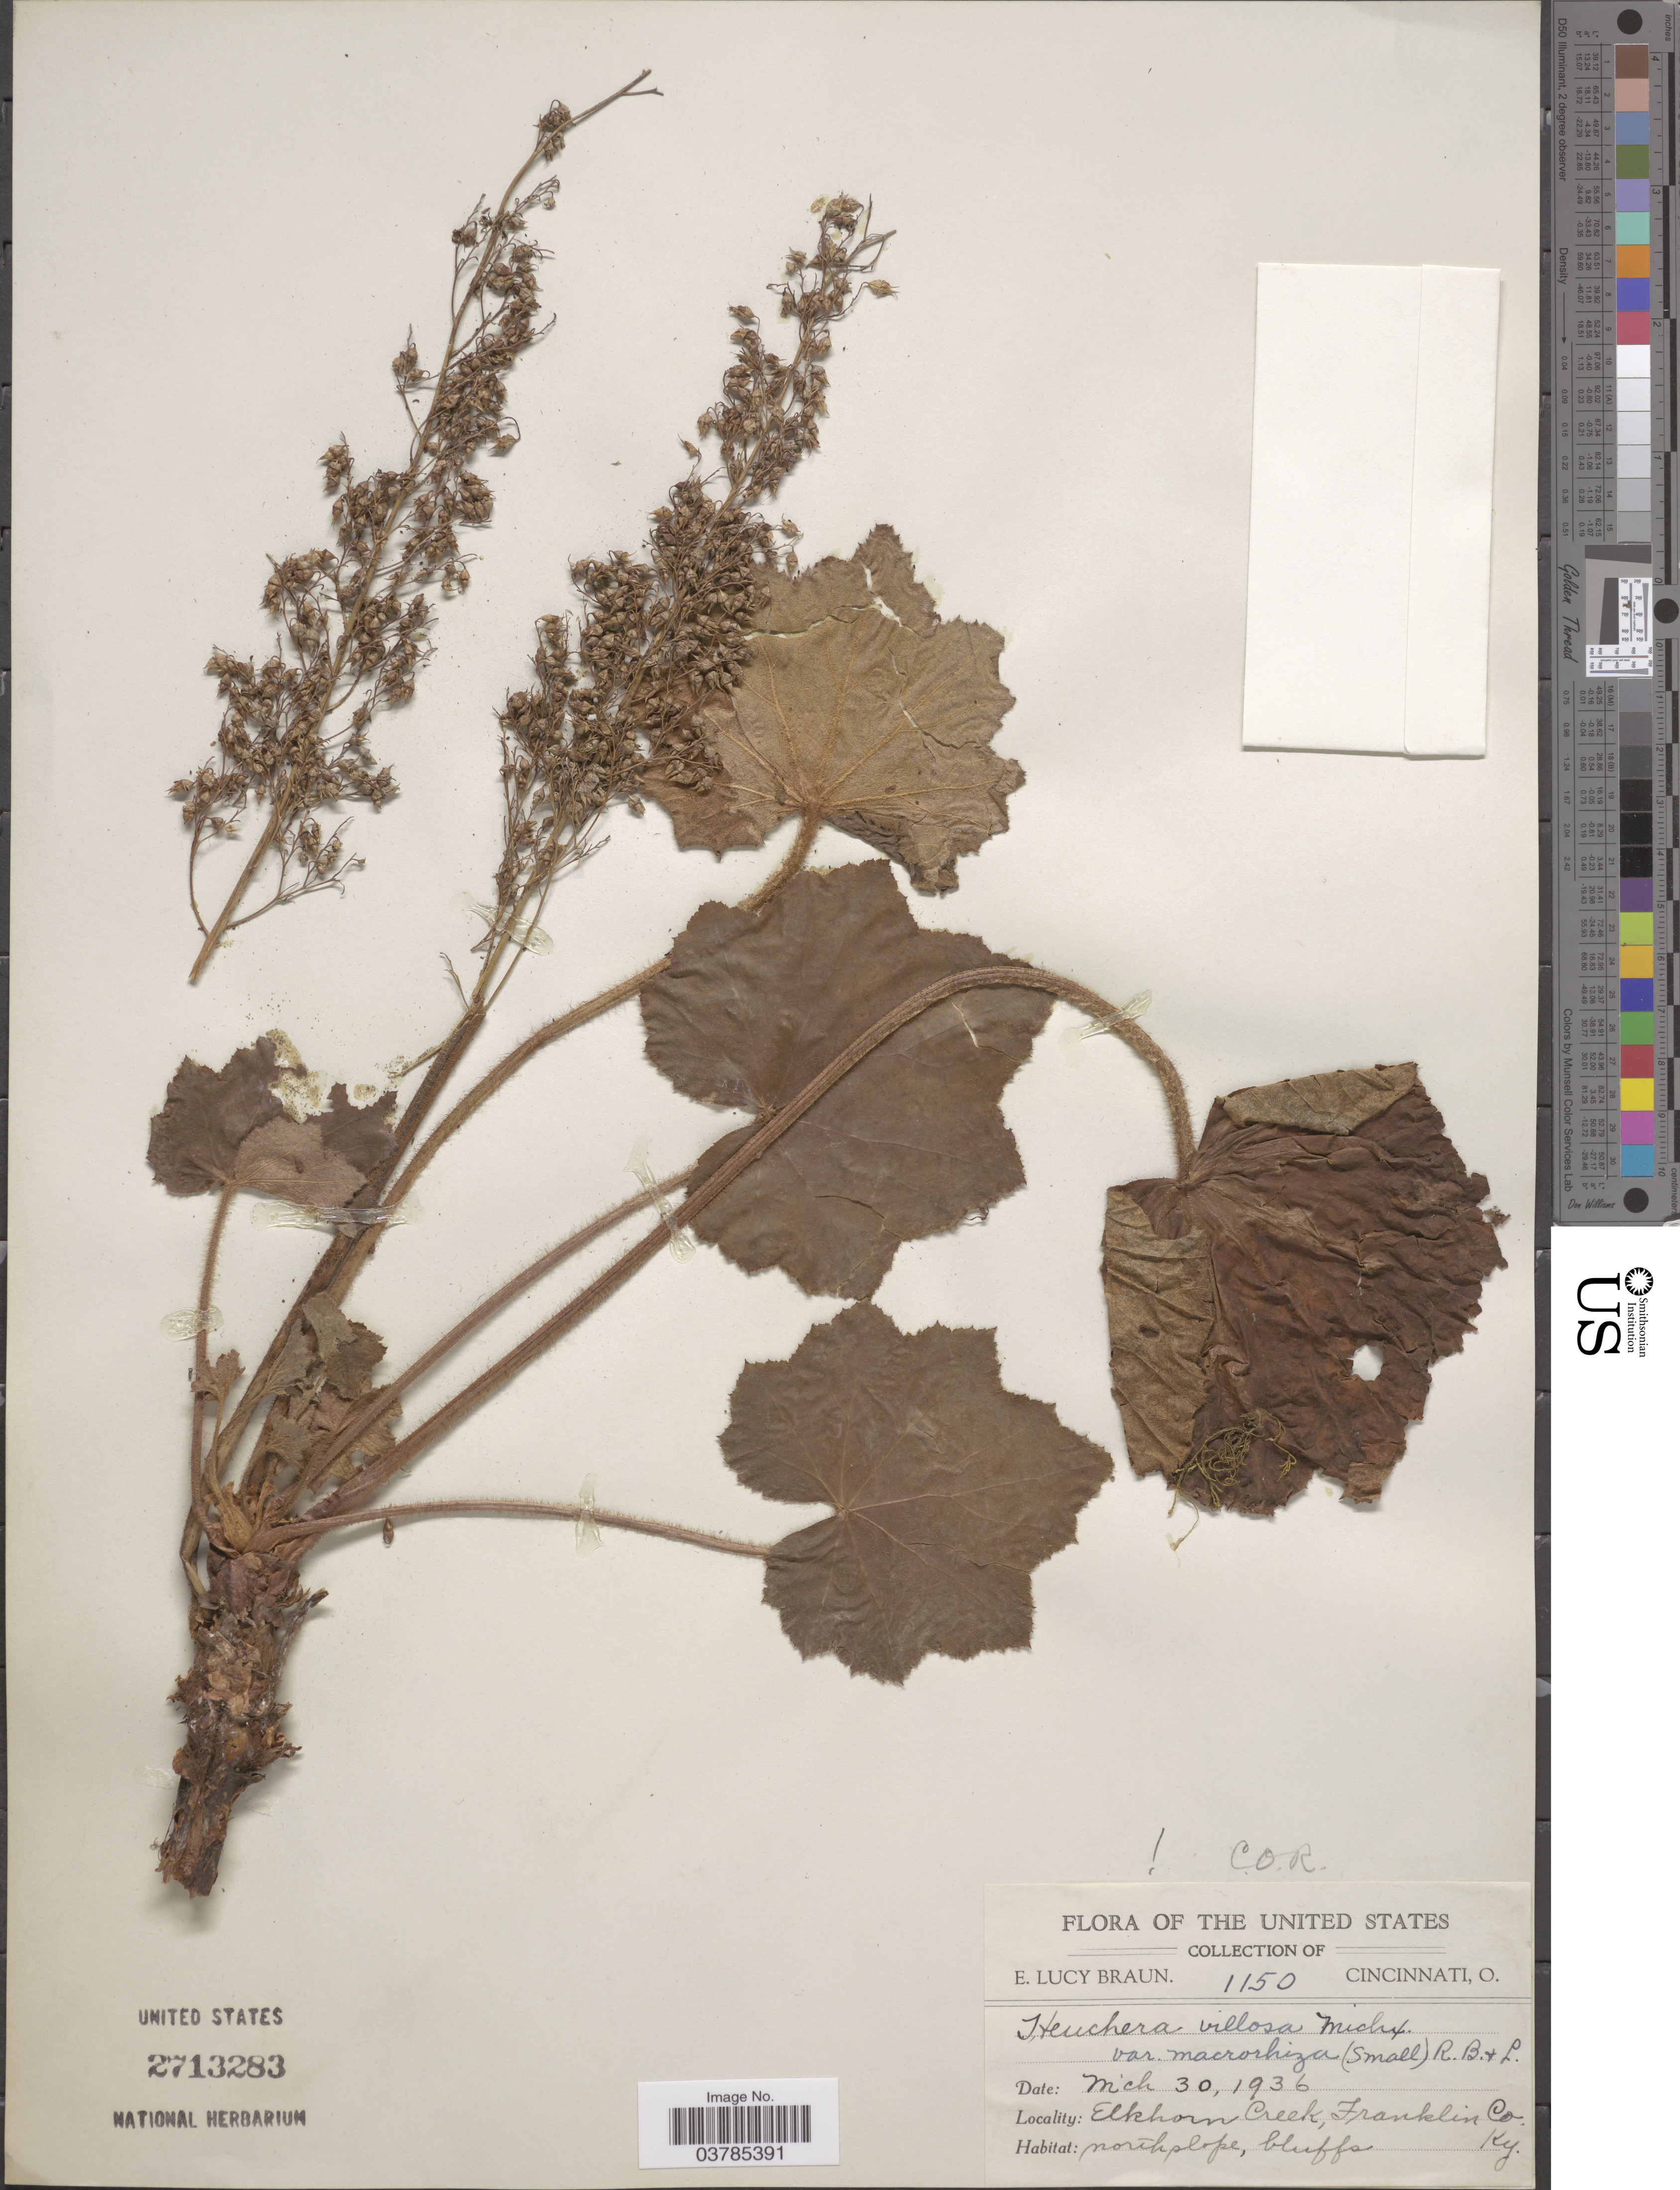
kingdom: Plantae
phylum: Tracheophyta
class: Magnoliopsida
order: Saxifragales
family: Saxifragaceae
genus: Heuchera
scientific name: Heuchera villosa var. macrorhiza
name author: (Small) Rosend. et al.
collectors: E. L. Braun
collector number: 1150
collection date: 1936-03-30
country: United States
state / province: Kentucky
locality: Elkhorn Creek, Franklin Co. North slope, bluffs.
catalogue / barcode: US 2713283